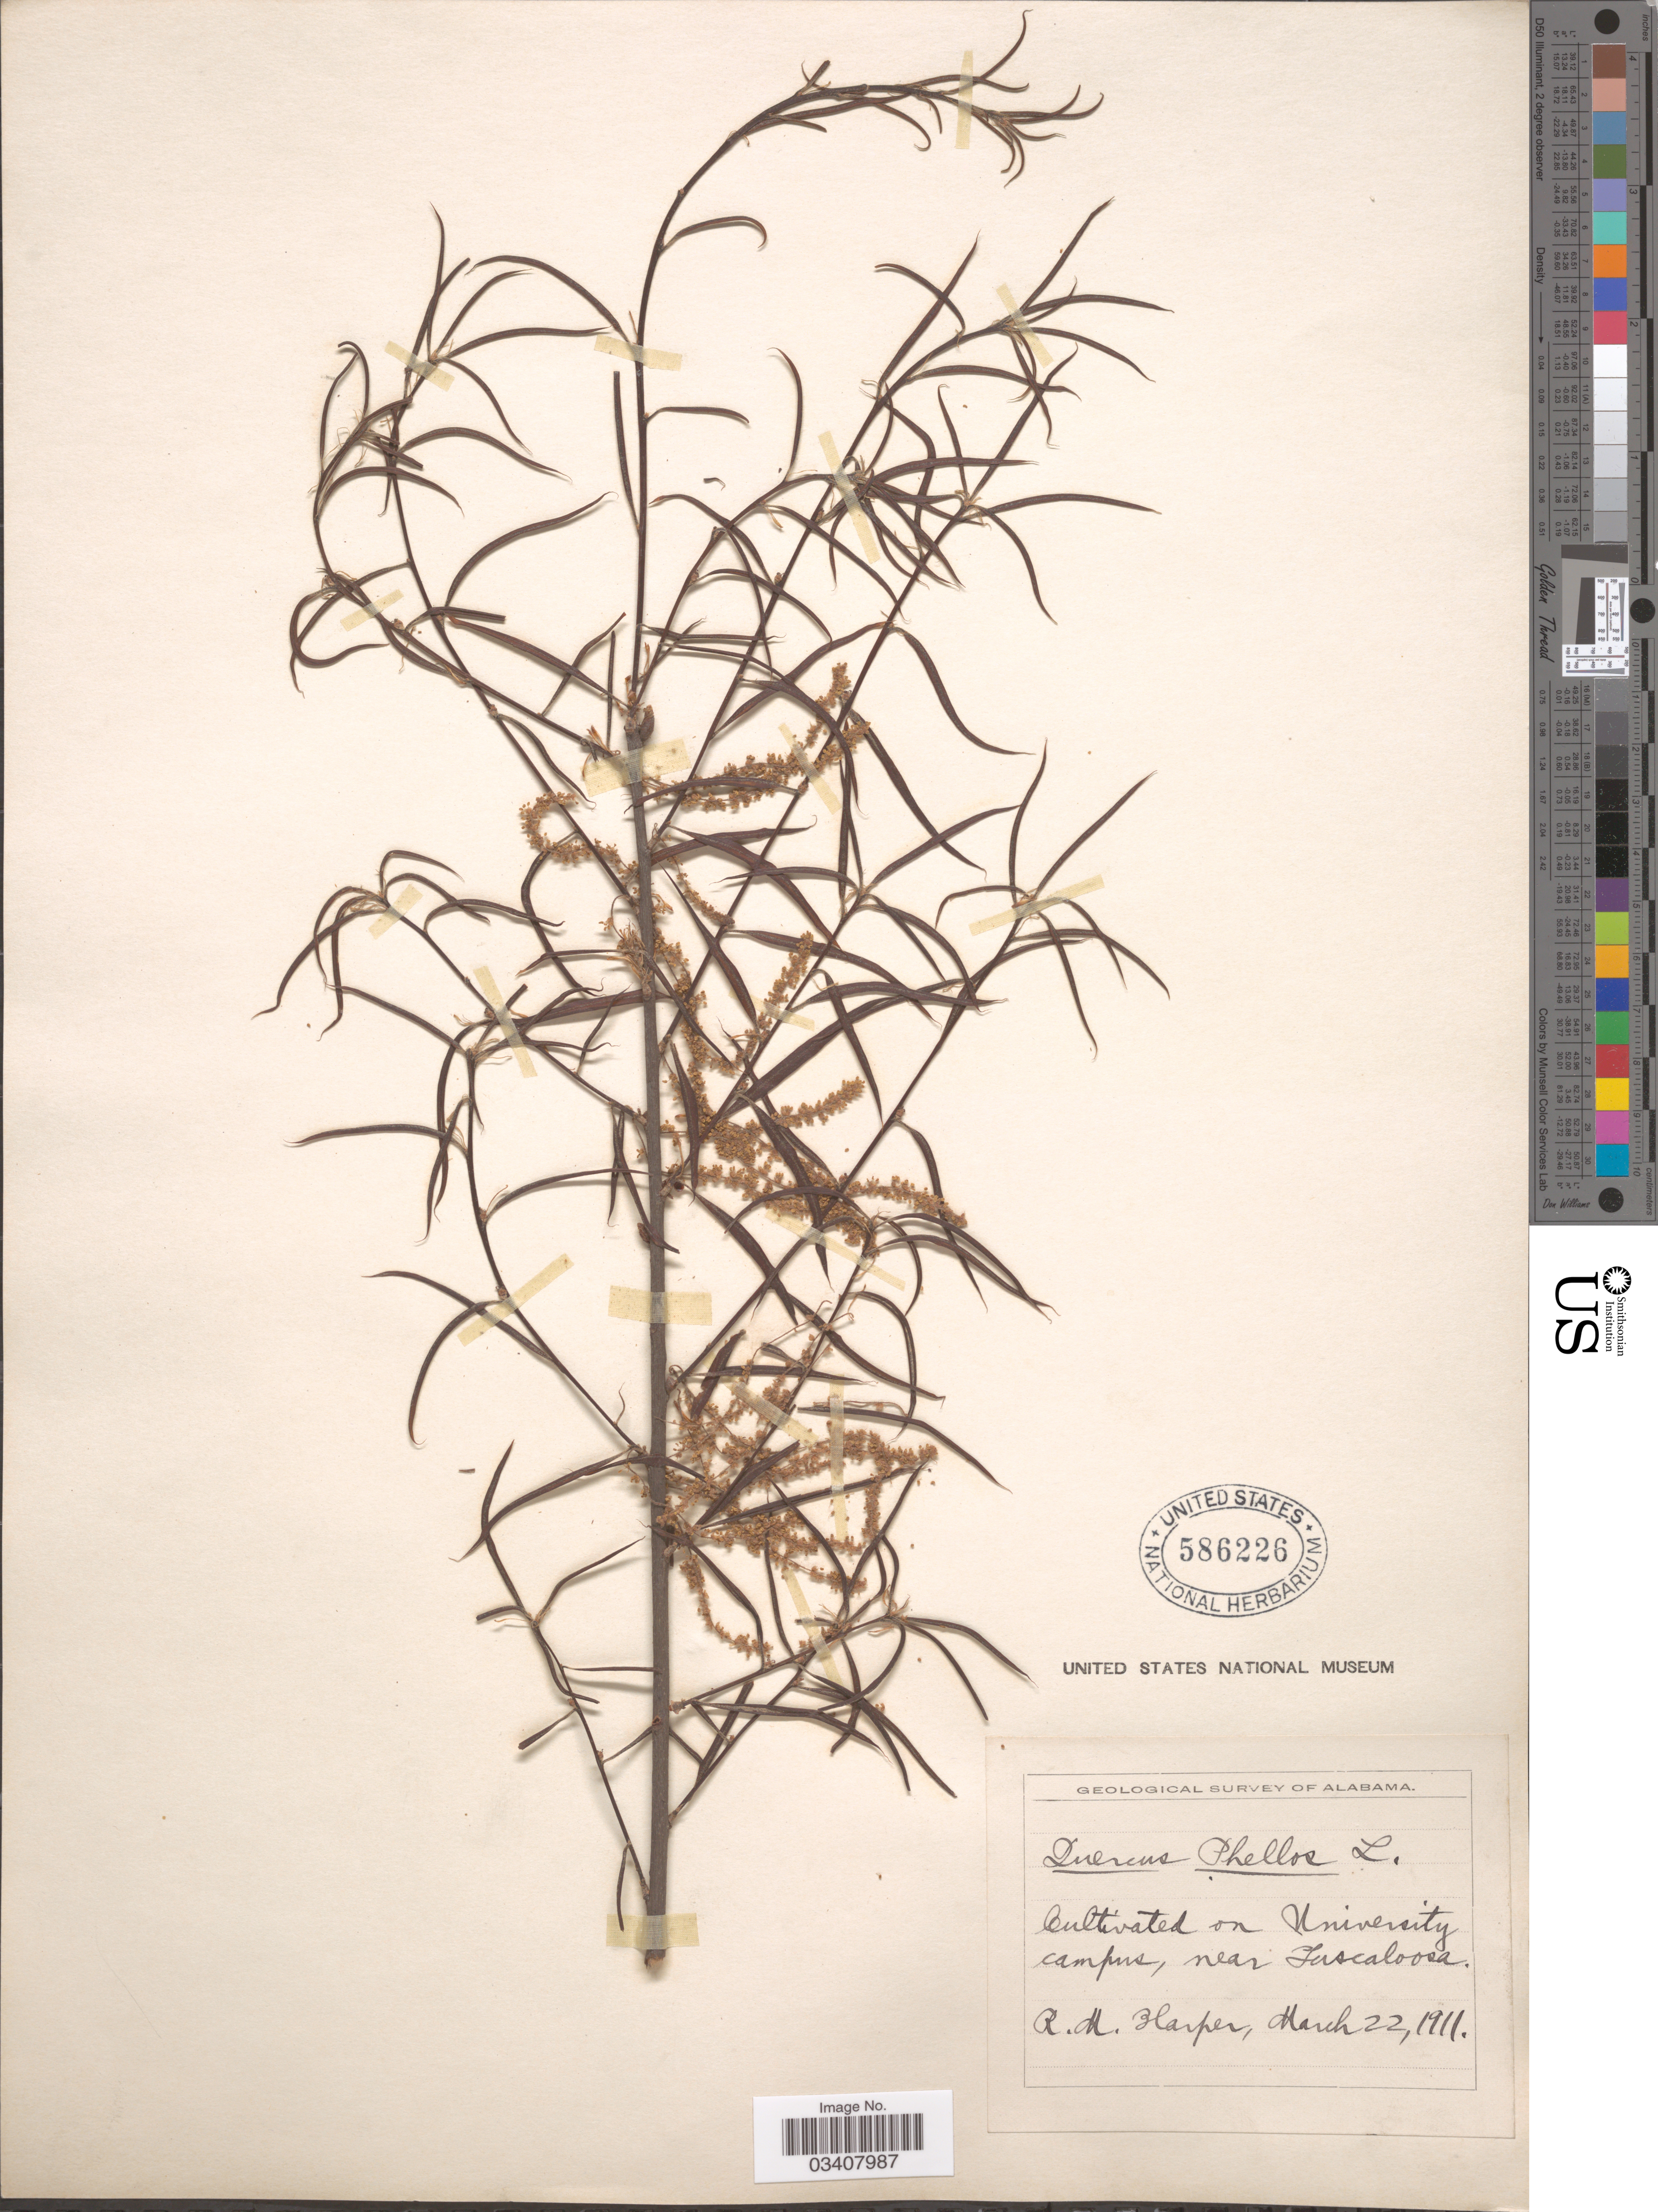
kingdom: Plantae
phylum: Tracheophyta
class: Magnoliopsida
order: Fagales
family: Fagaceae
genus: Quercus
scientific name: Quercus phellos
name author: L.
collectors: R. H. Harper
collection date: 1911-03-22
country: United States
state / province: Alabama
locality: Cultivated on University campus, near Tuscaloosa.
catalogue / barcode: US 586226